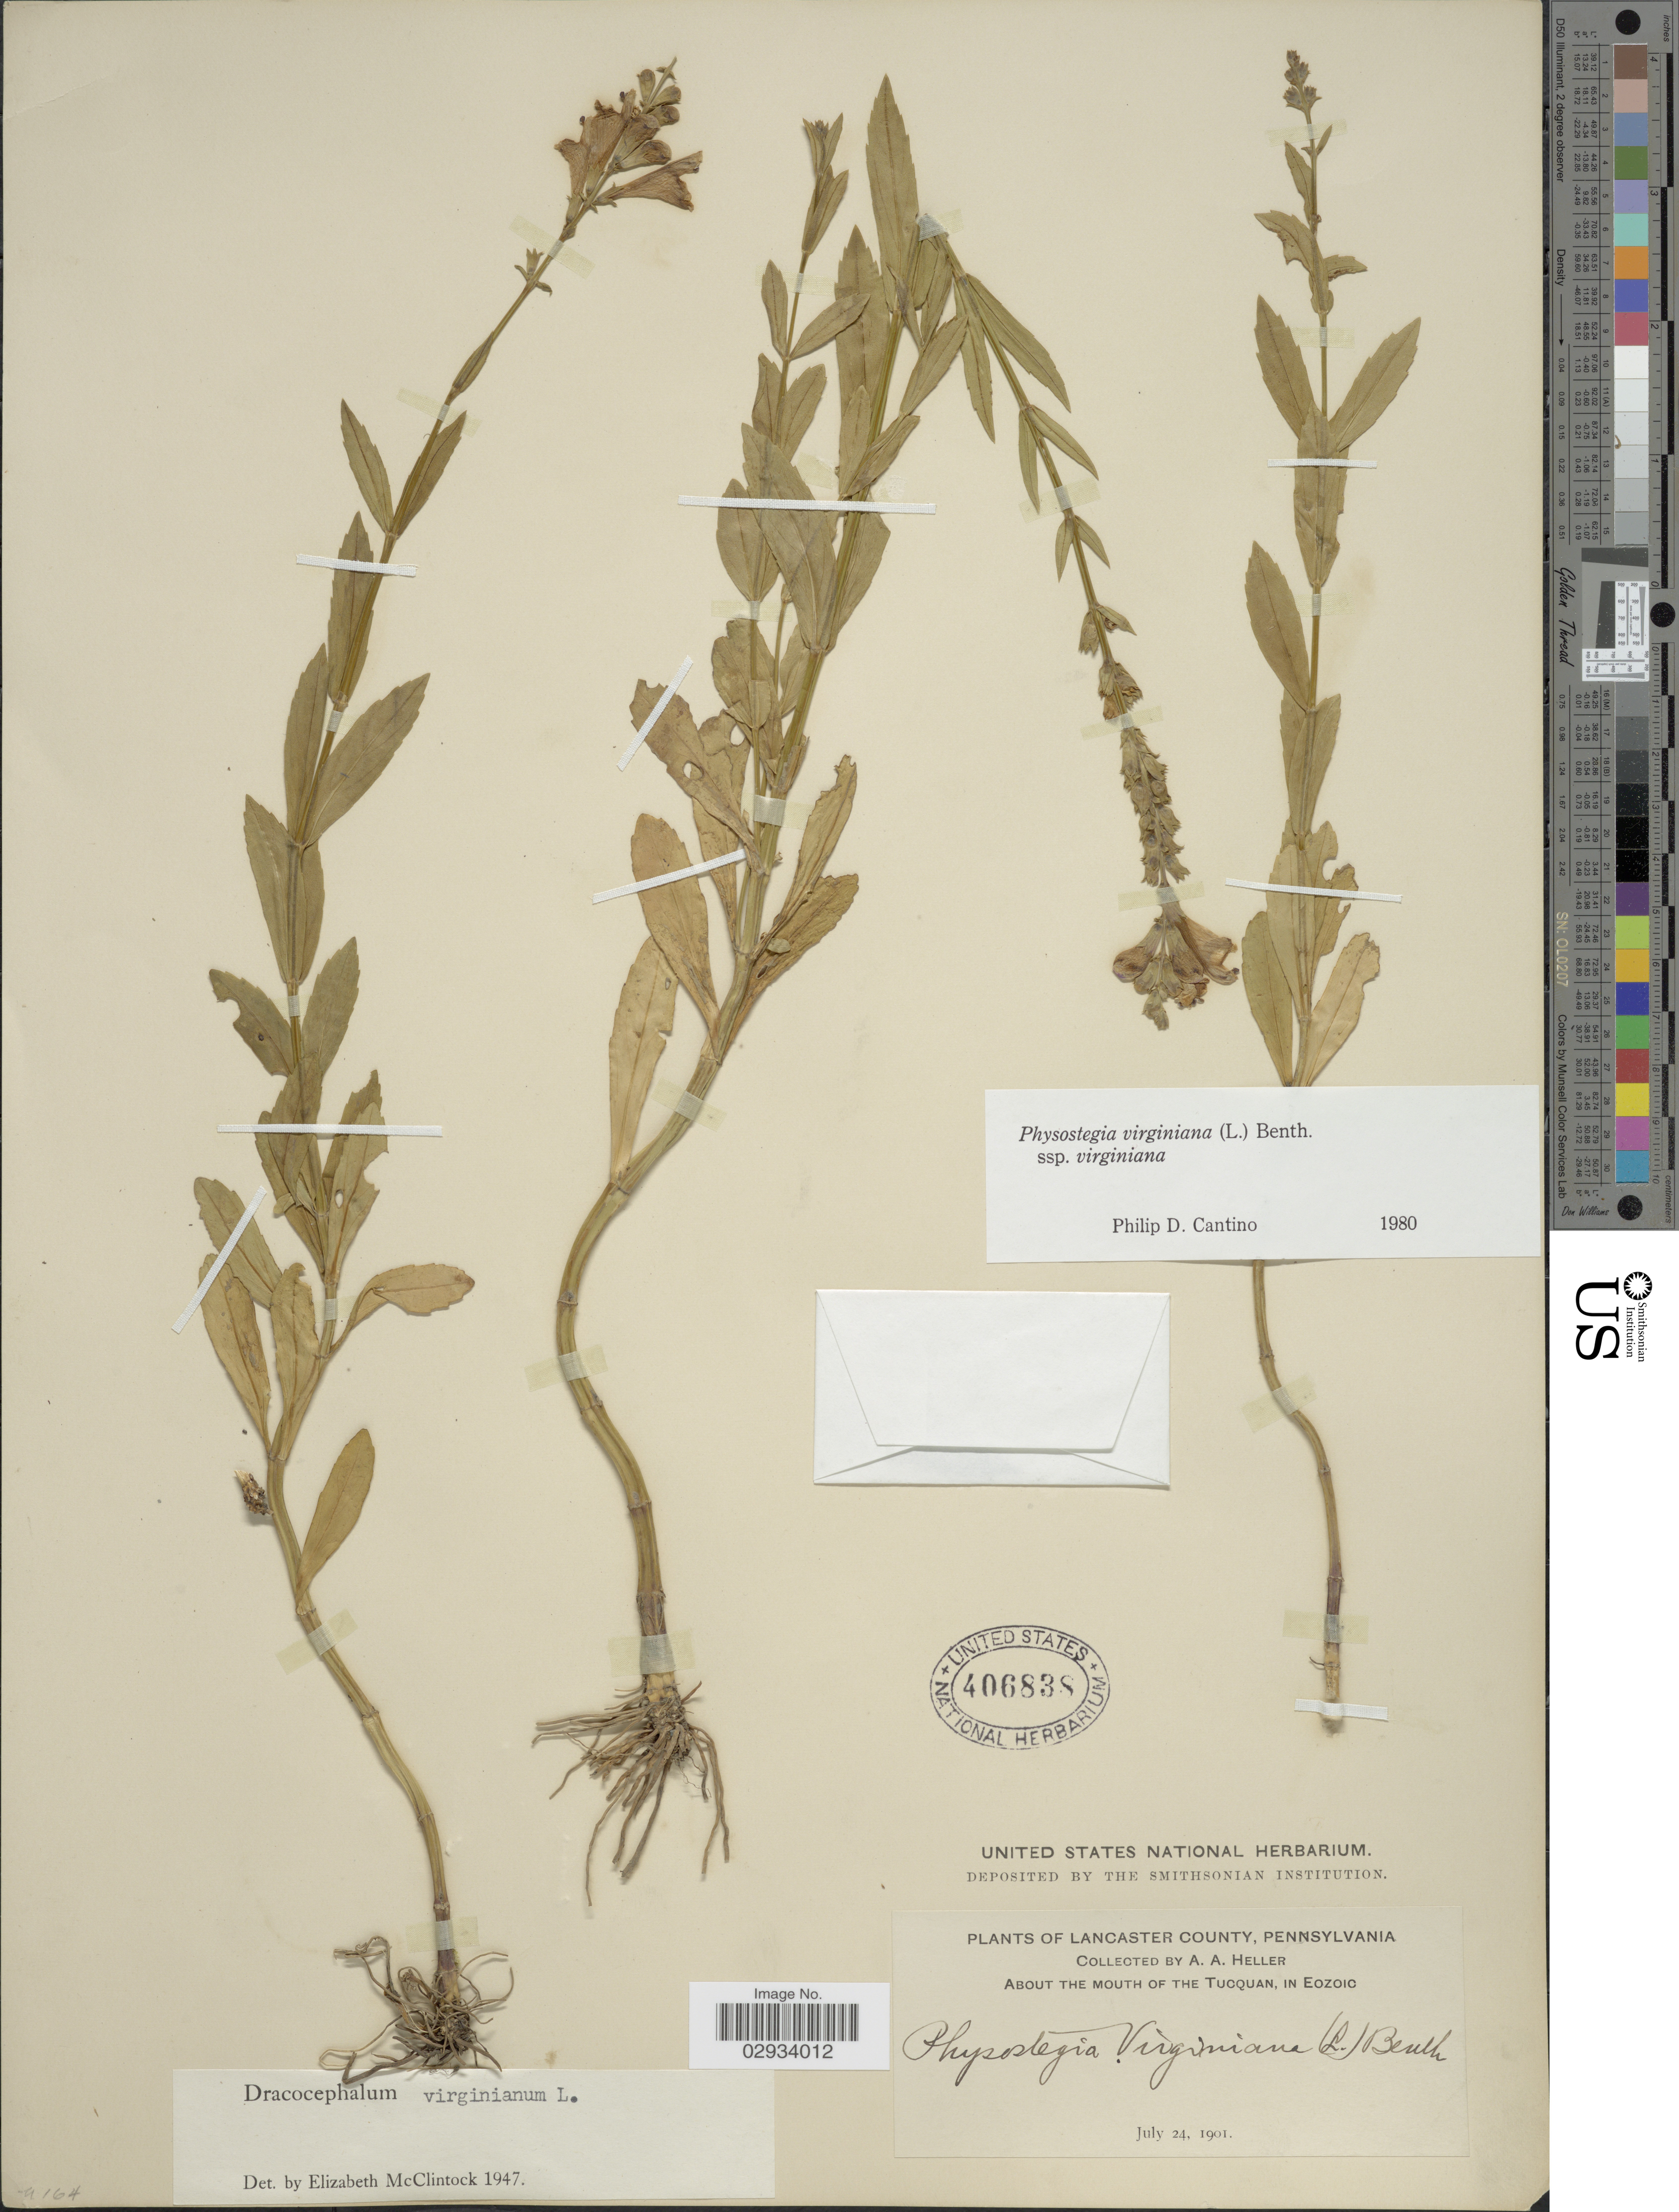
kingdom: Plantae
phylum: Tracheophyta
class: Magnoliopsida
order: Lamiales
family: Lamiaceae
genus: Physostegia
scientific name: Physostegia virginiana subsp. virginiana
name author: (L.) Benth.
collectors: A. A. Heller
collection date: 1901-07-24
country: United States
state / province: Pennsylvania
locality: Lancaster County, About The Mouth of The Tucquan, in Eozoic.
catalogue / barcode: US 406838